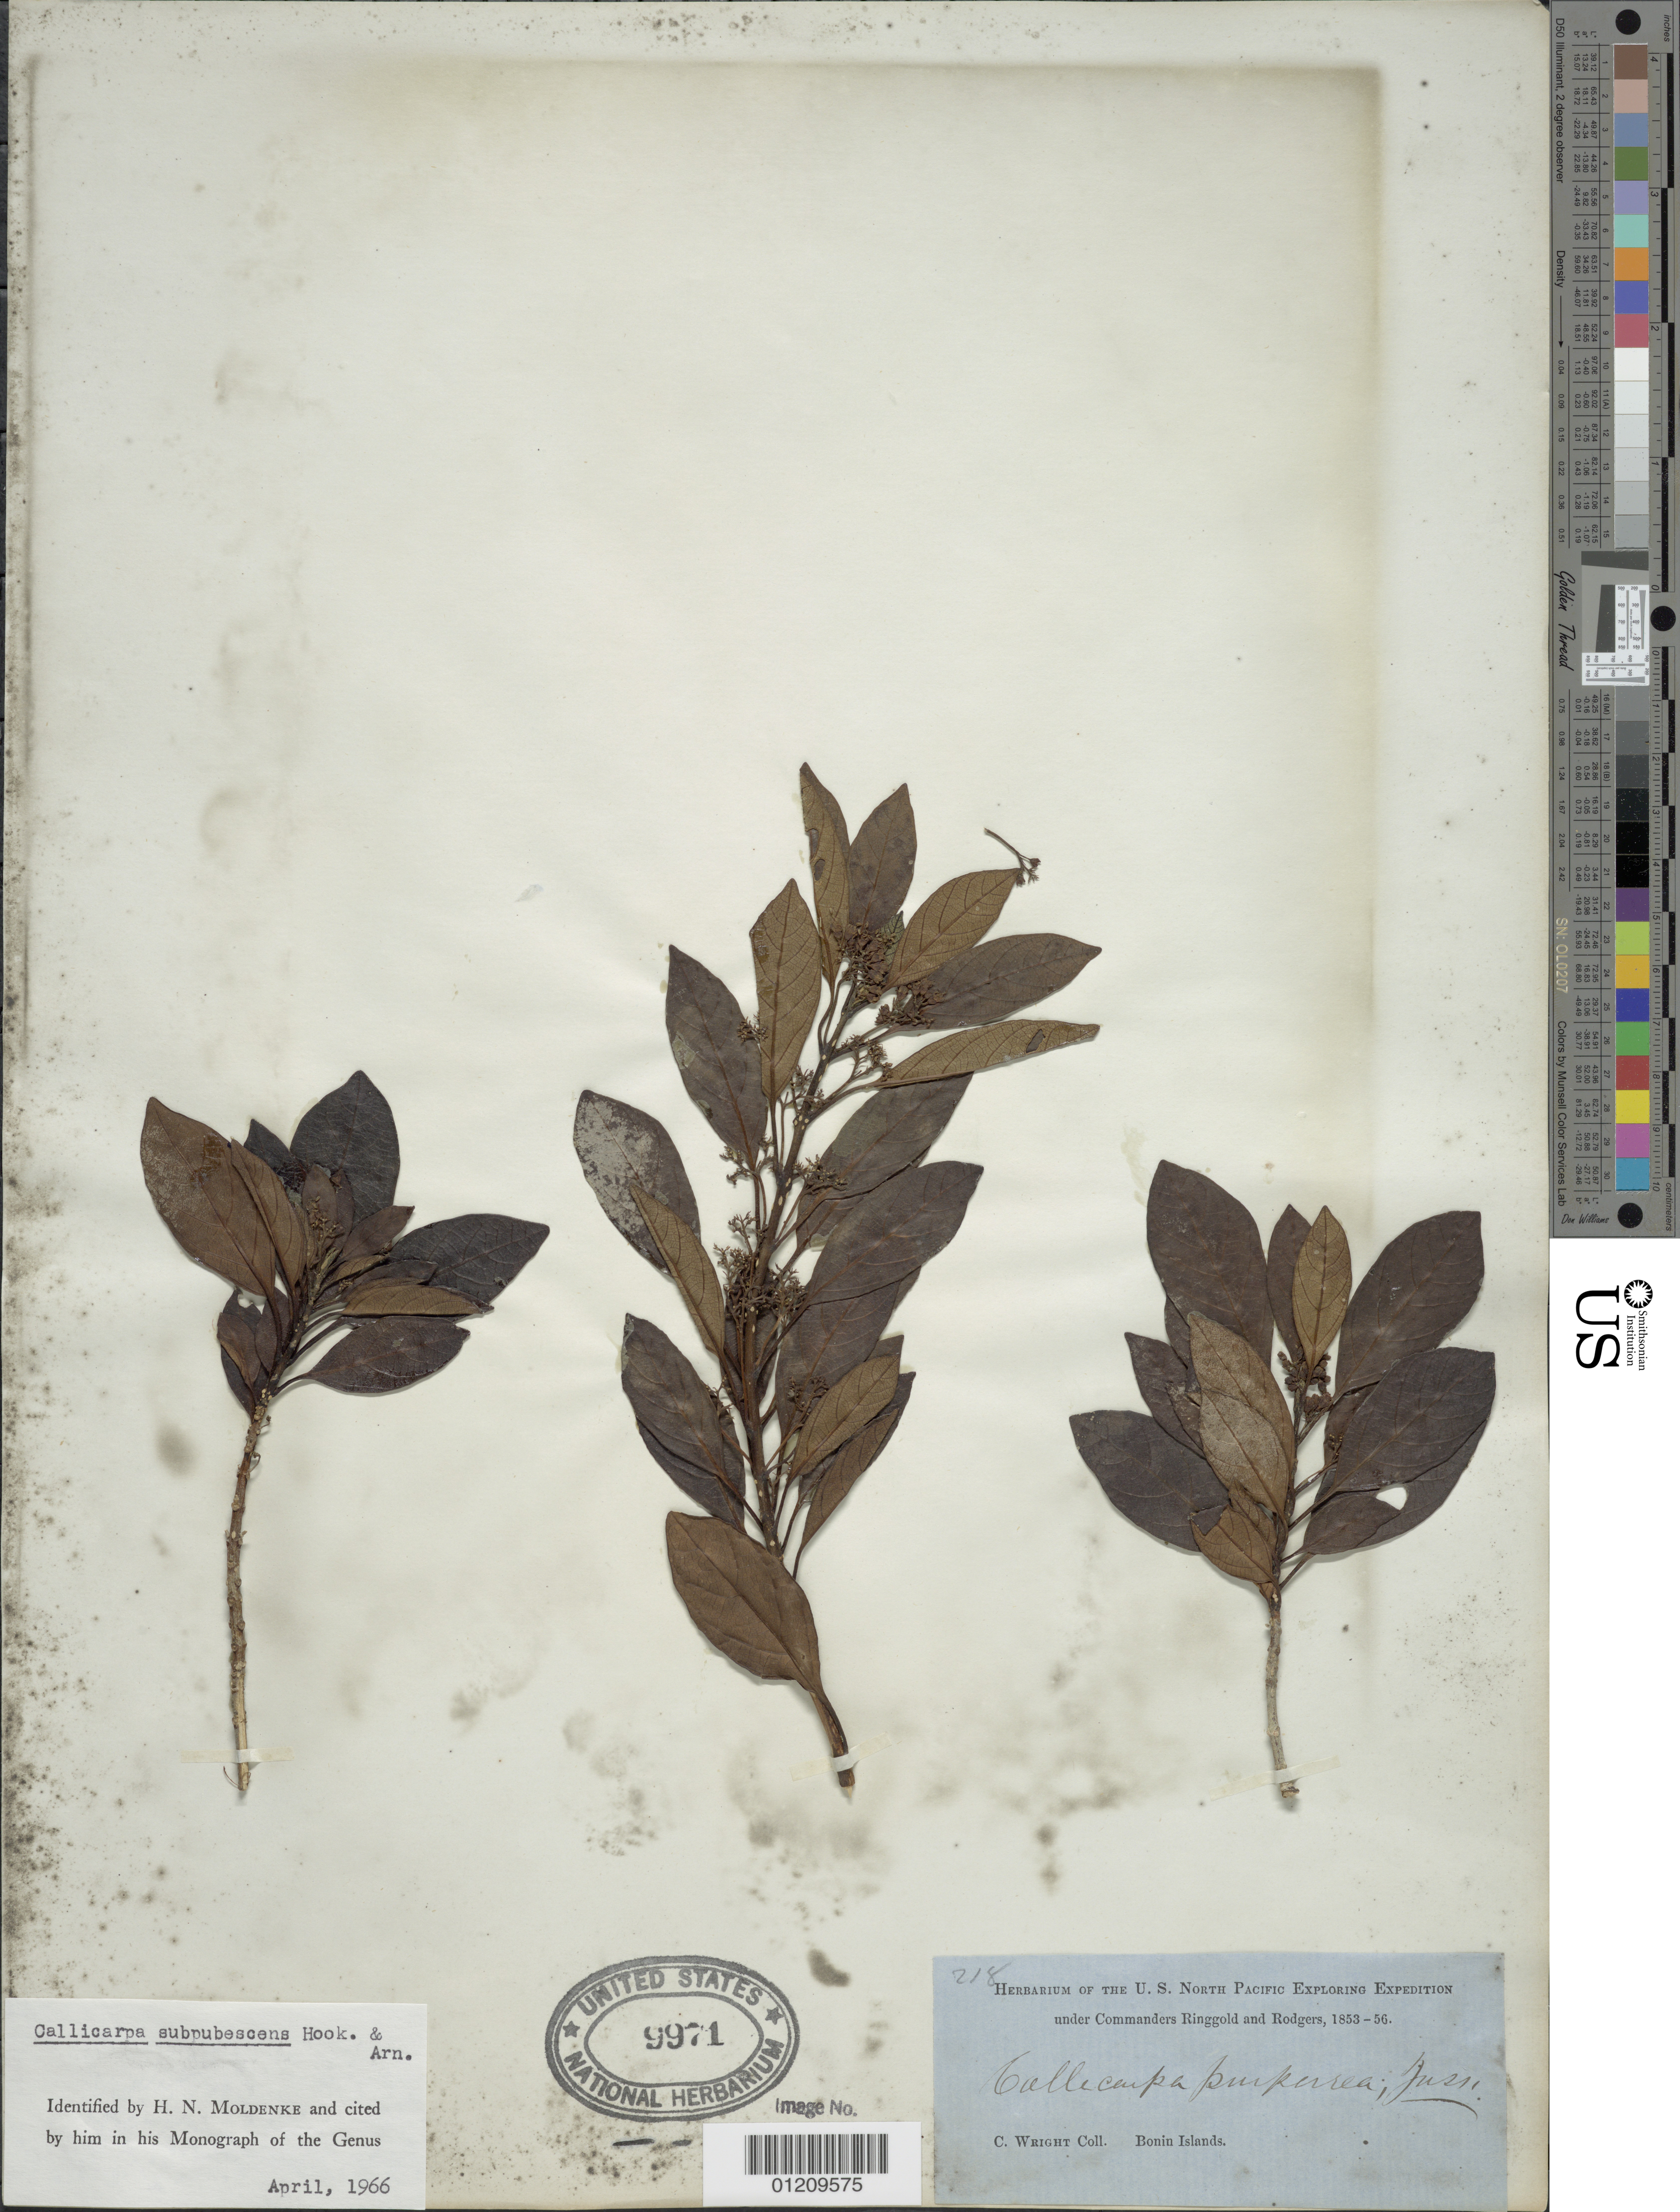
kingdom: Plantae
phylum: Tracheophyta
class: Magnoliopsida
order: Lamiales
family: Lamiaceae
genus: Callicarpa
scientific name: Callicarpa subpubescens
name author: Hook. & Arn.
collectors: C. Wright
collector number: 218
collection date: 1853/1856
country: Japan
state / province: Tokyo, Federal City of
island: Bonin Islands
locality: Bonin Islands.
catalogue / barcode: US 9971